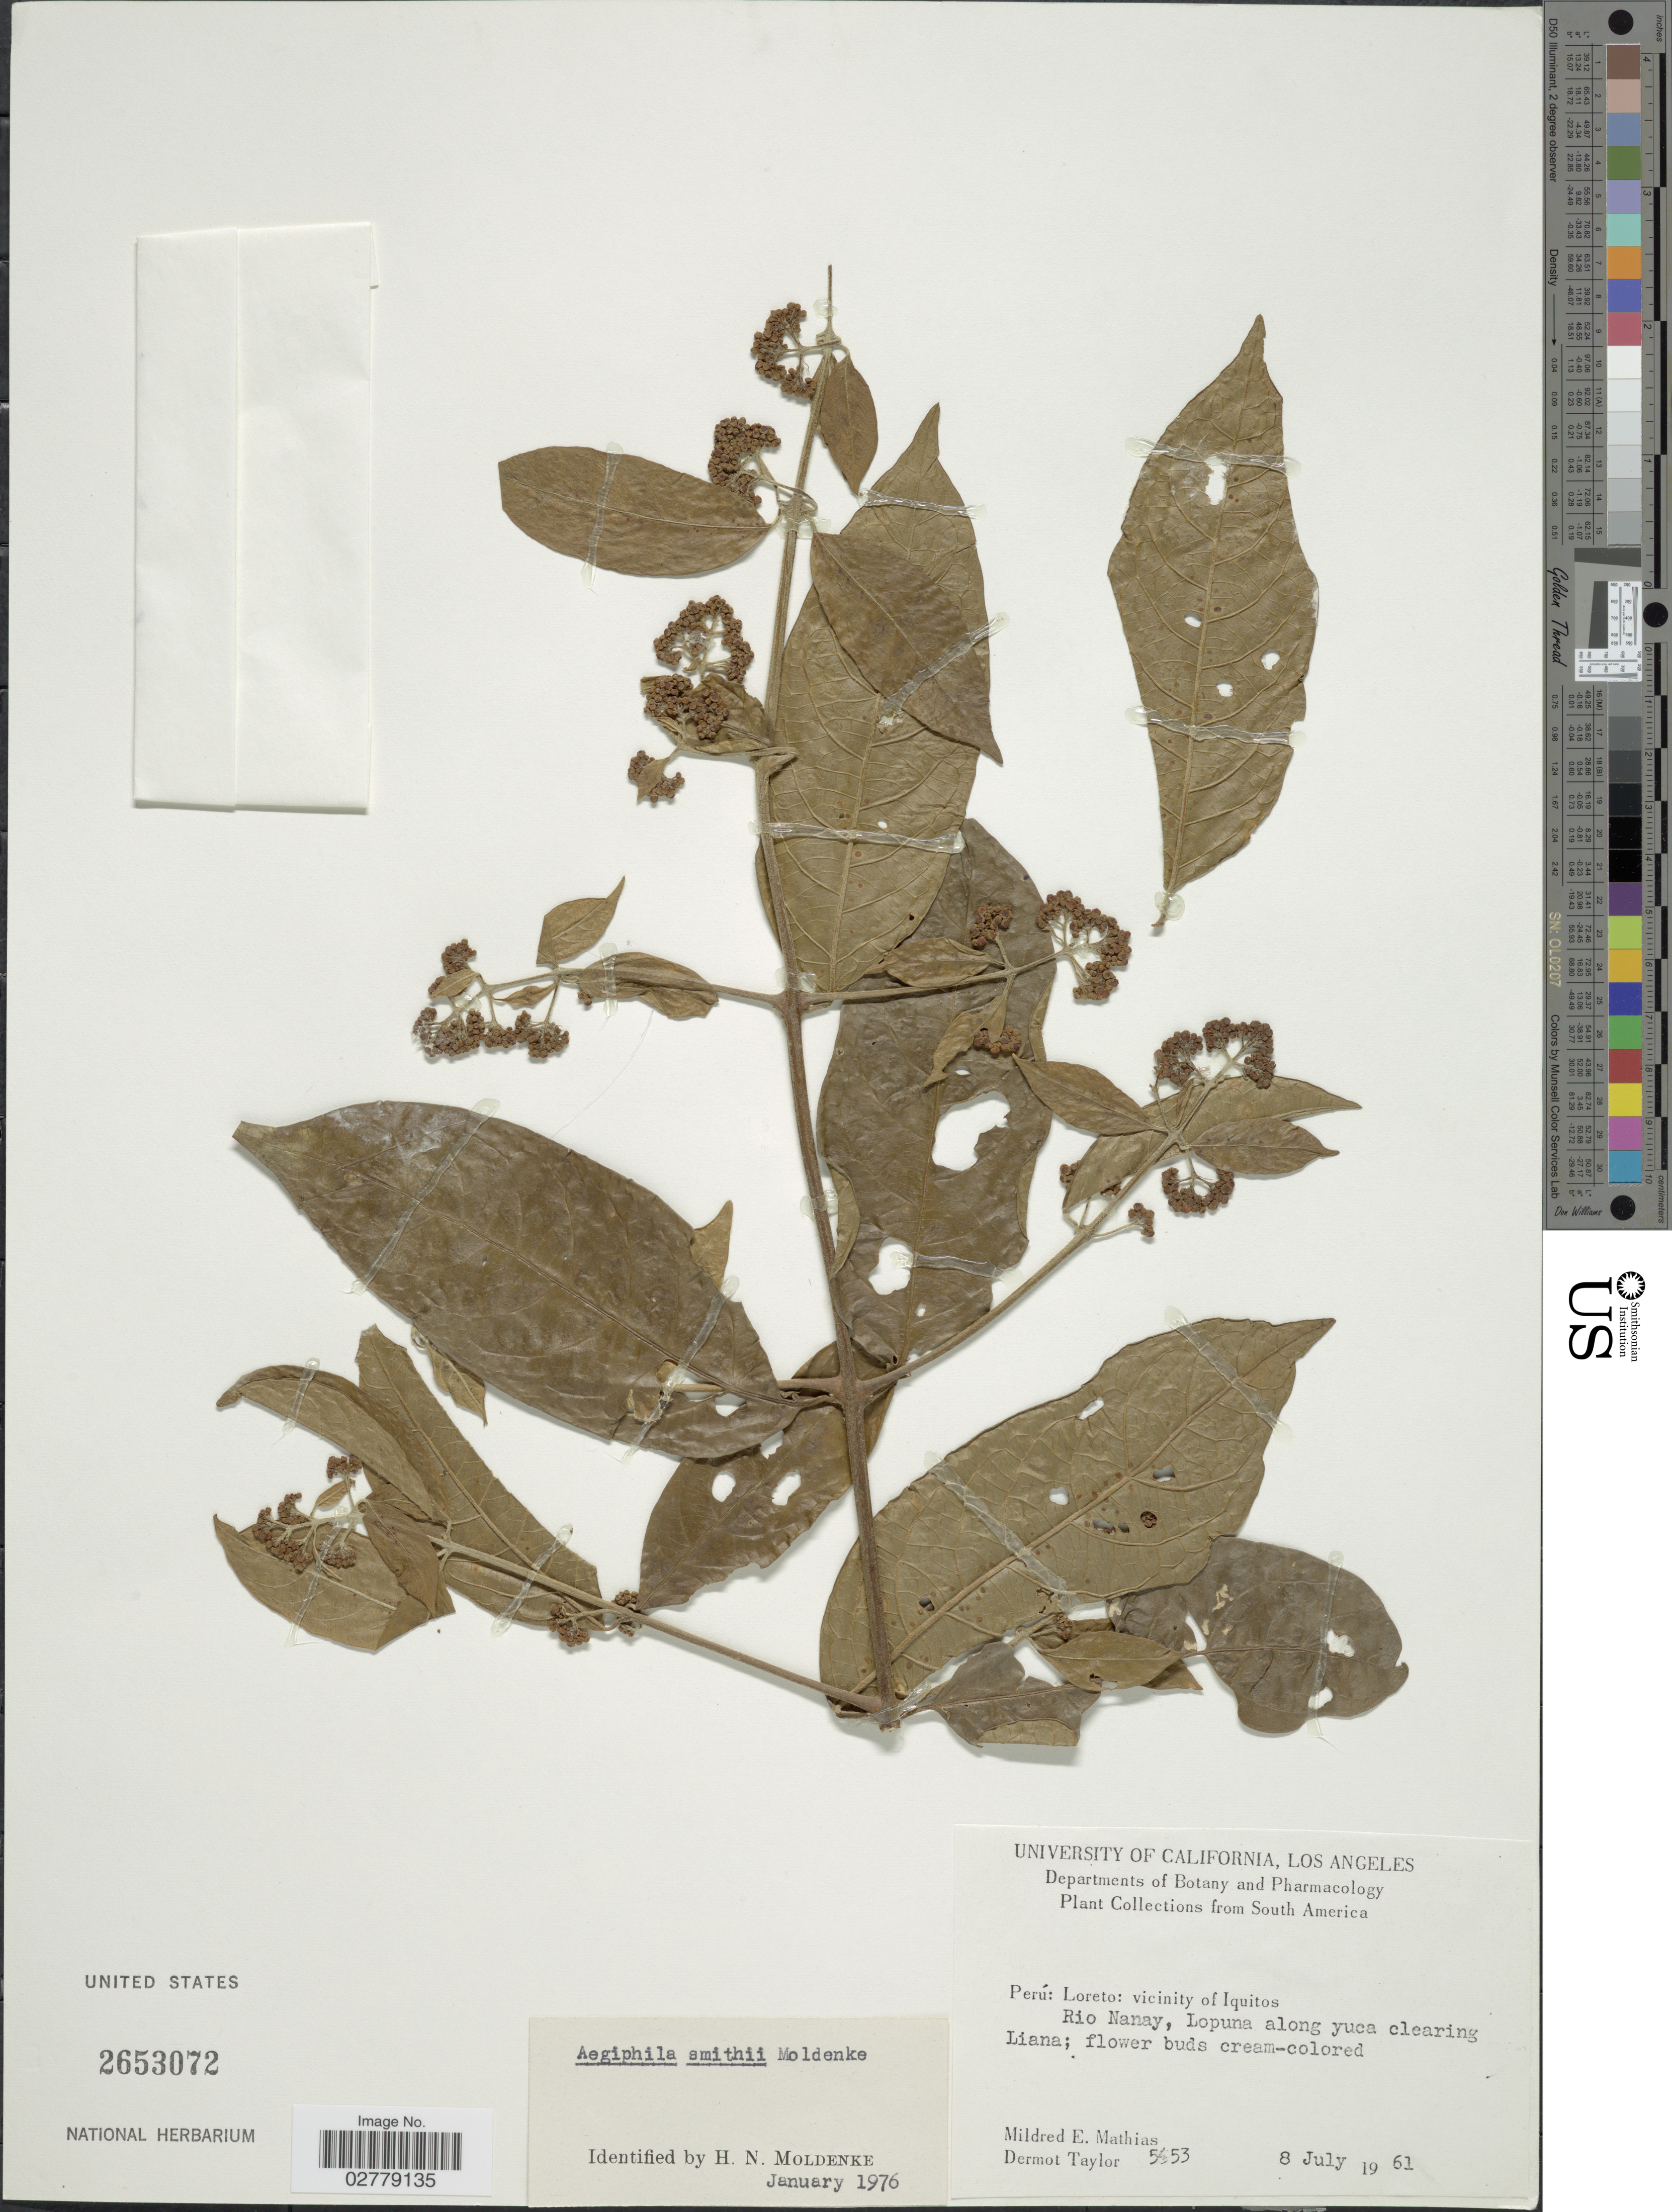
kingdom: Plantae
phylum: Tracheophyta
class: Magnoliopsida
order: Lamiales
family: Lamiaceae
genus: Aegiphila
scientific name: Aegiphila smithii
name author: Moldenke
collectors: M. E. Mathias & D. Taylor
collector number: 5453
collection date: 1961-07-08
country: Peru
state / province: Loreto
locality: Vicinity of Iquitos, Rio Nanay.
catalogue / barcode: US 2653072